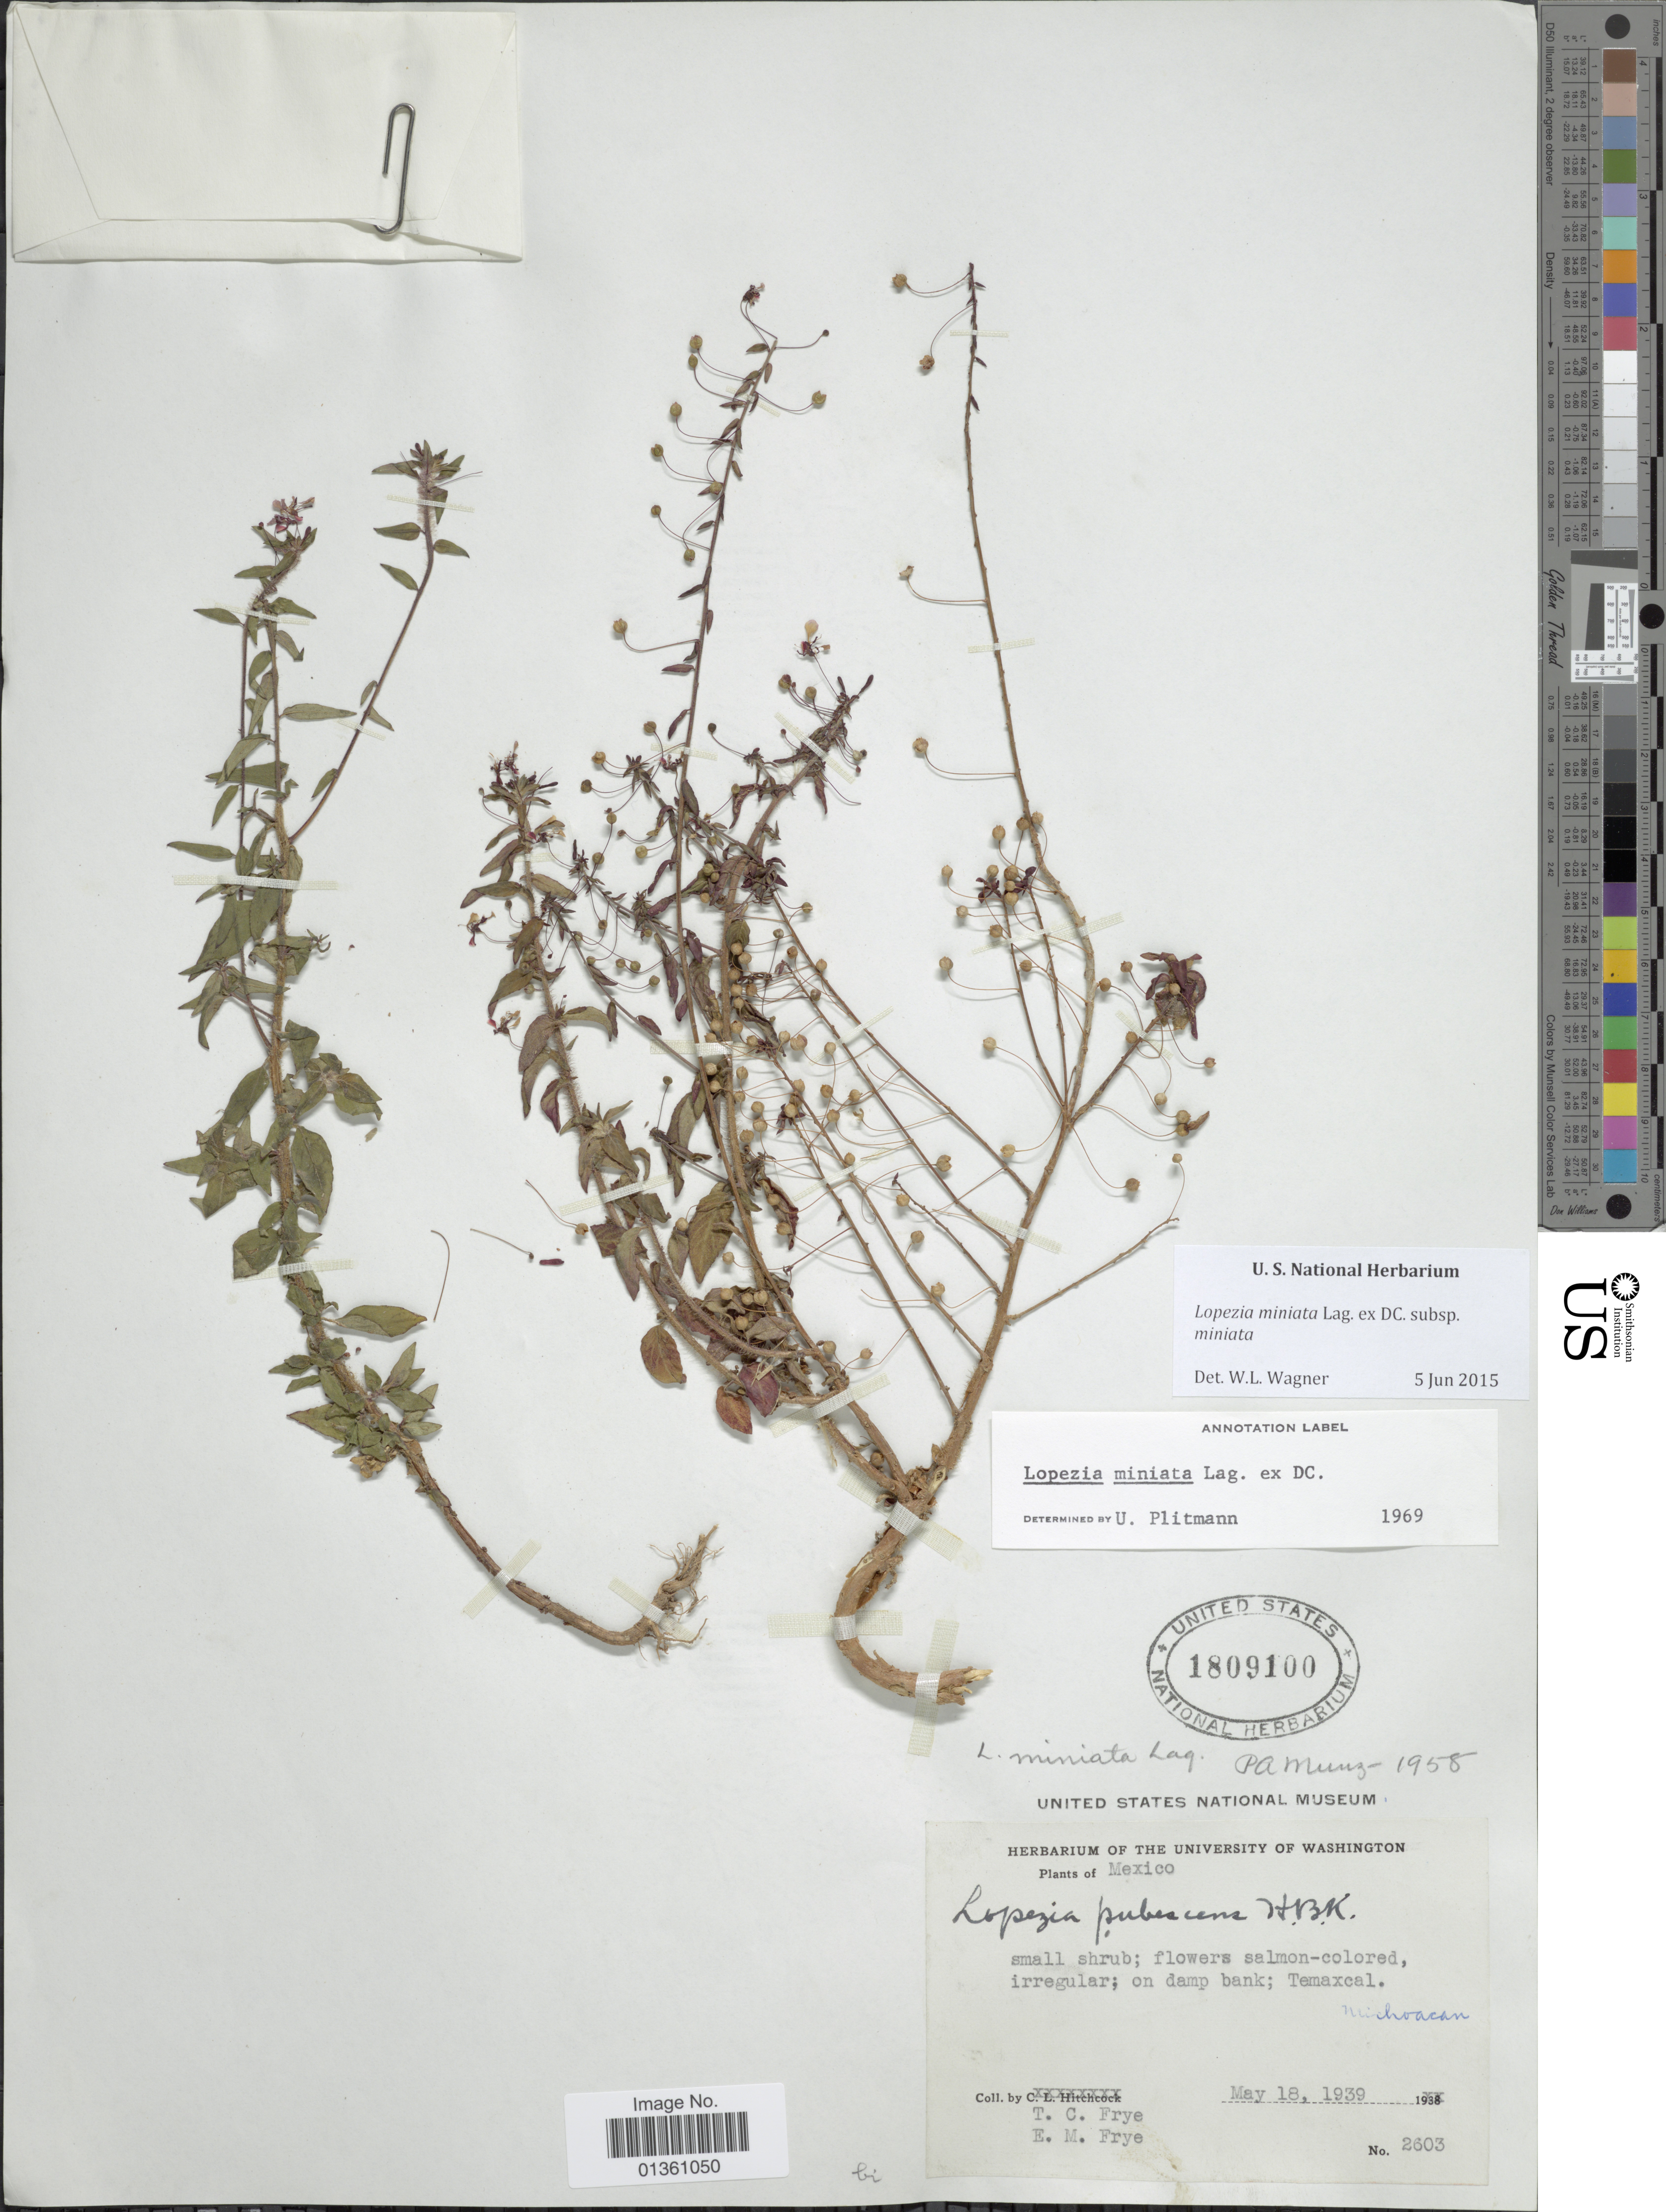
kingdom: Plantae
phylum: Tracheophyta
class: Magnoliopsida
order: Myrtales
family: Onagraceae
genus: Lopezia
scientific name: Lopezia miniata subsp. miniata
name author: Lag. ex DC.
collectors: T. C. Frye & E. Frye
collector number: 2603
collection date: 1939-05-18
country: Mexico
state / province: Michoacán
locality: Temaxcal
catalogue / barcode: US 1809100